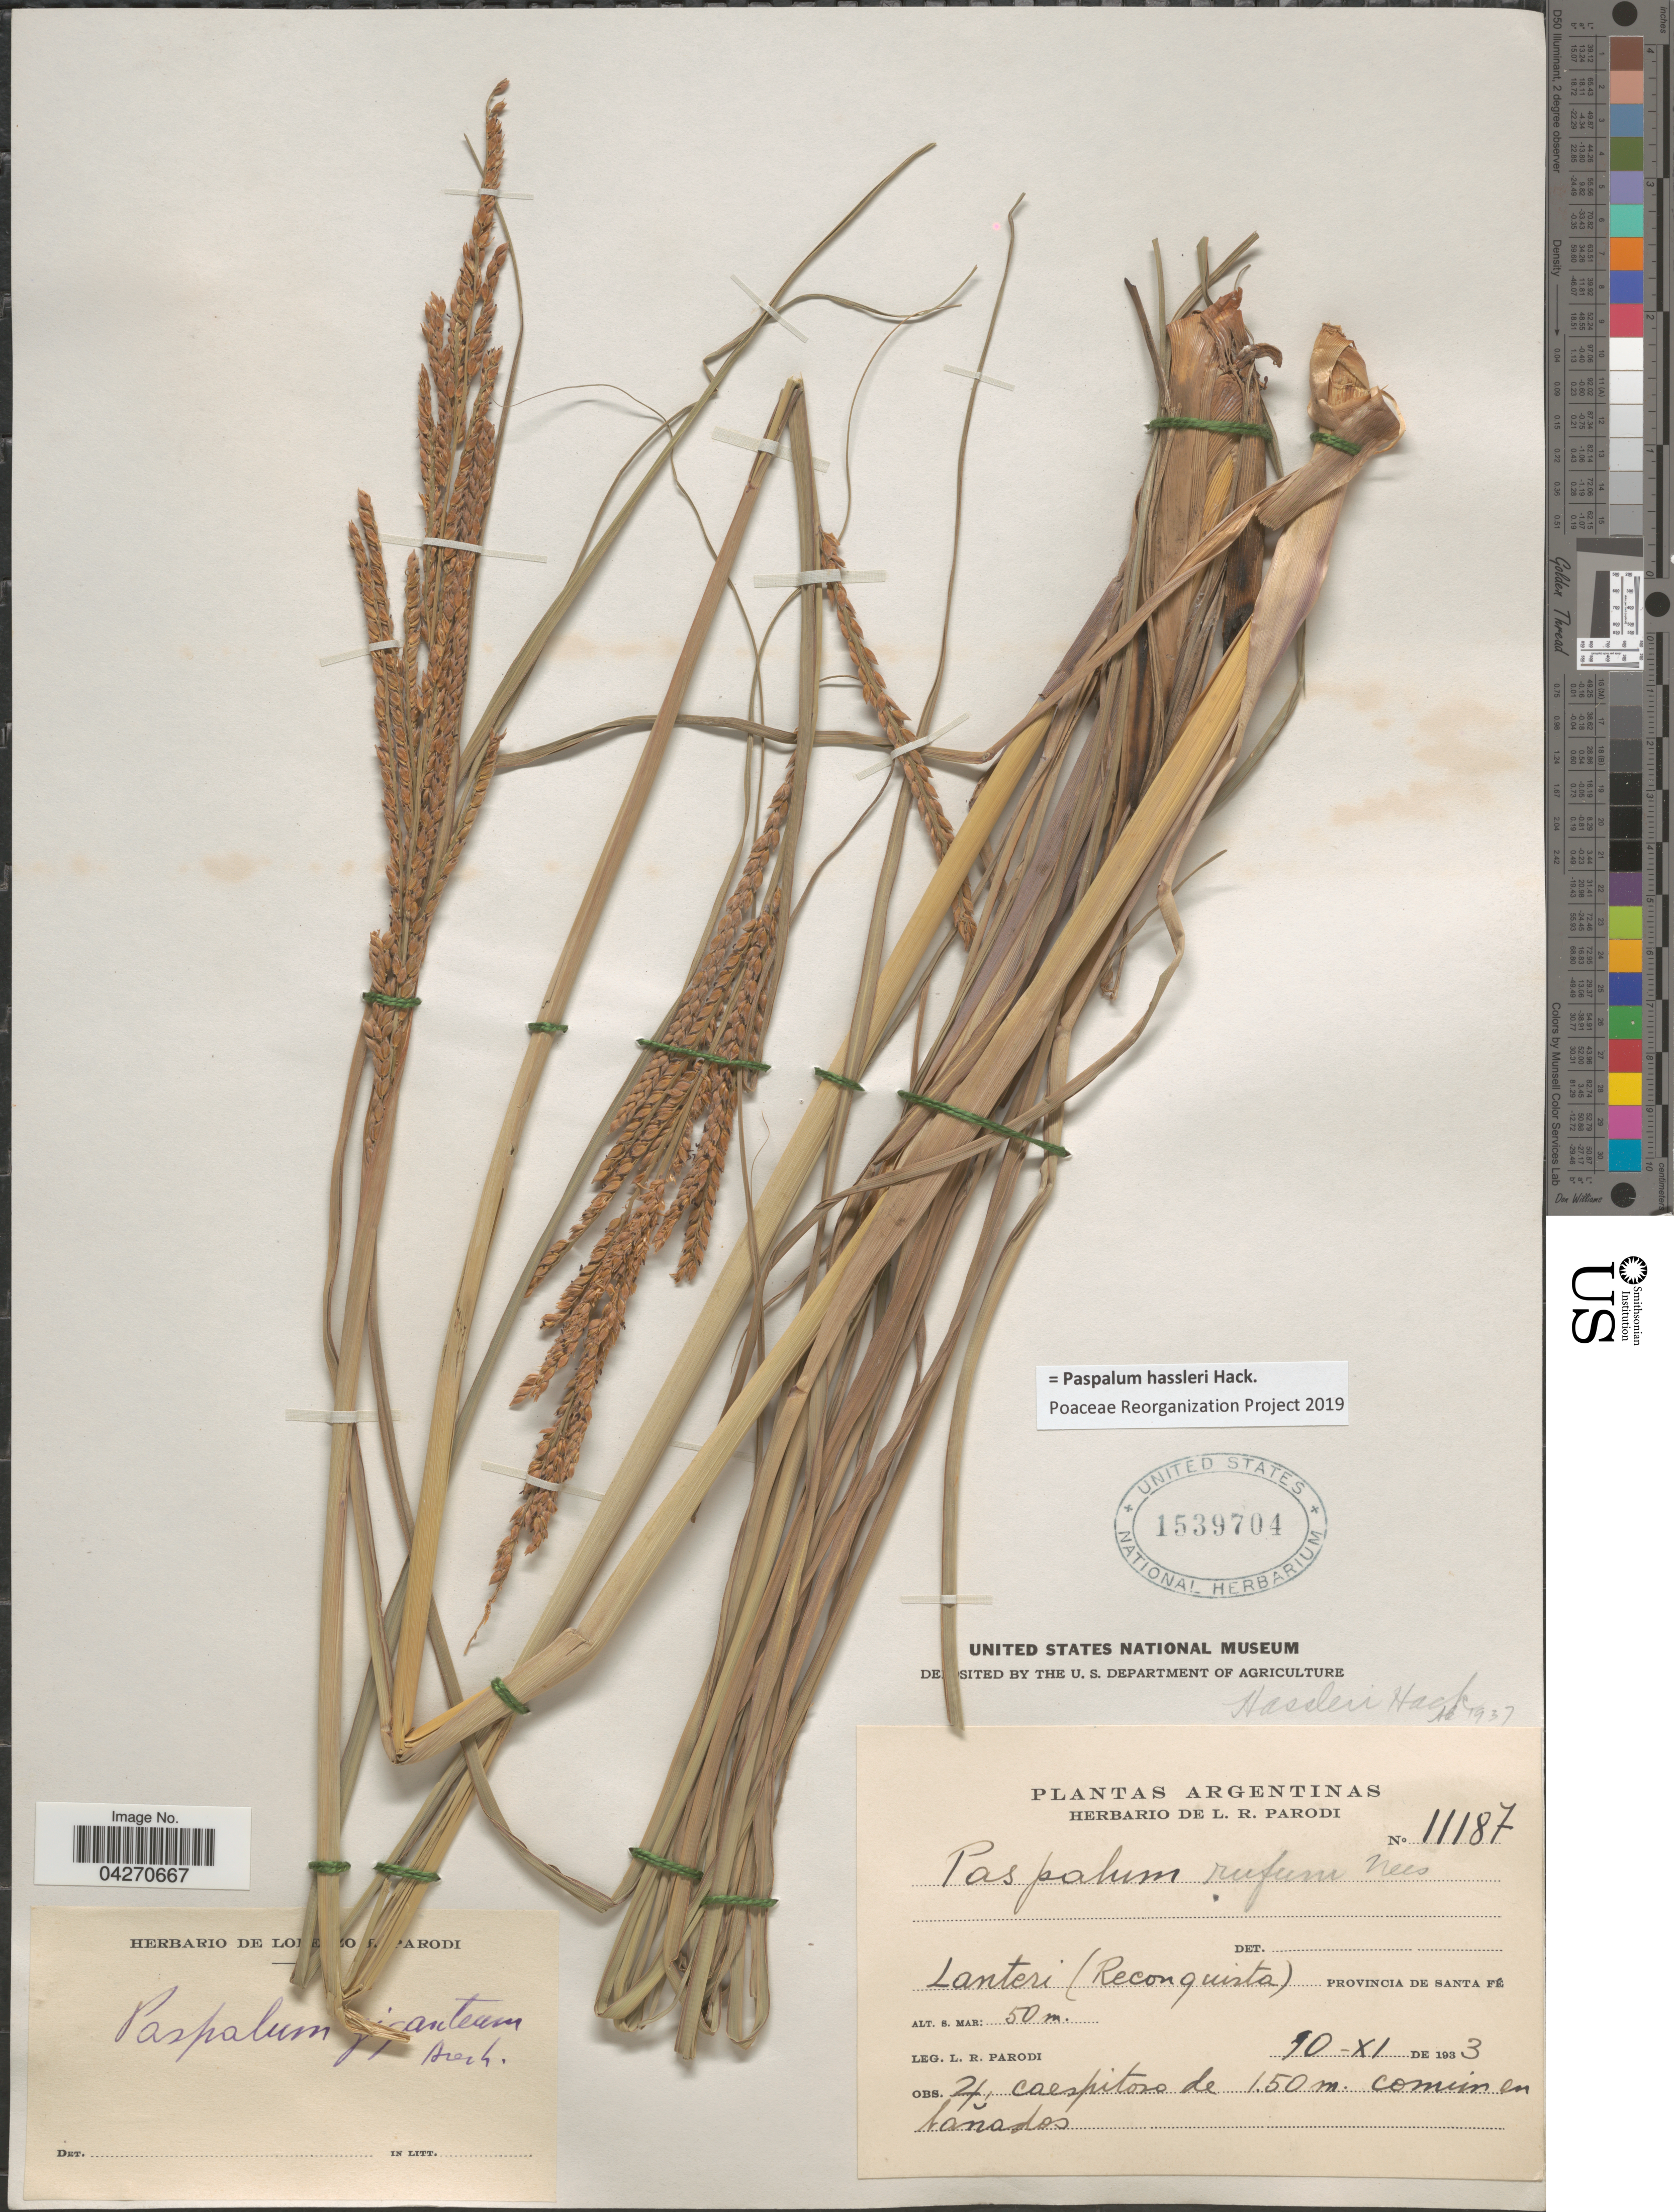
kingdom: Plantae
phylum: Tracheophyta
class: Liliopsida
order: Poales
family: Poaceae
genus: Paspalum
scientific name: Paspalum hassleri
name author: Hack.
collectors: L. R. Parodi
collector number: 11187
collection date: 1933-11-10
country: Argentina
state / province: Santa Fe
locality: Lanteri (Reconquista).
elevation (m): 50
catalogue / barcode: US 1539704